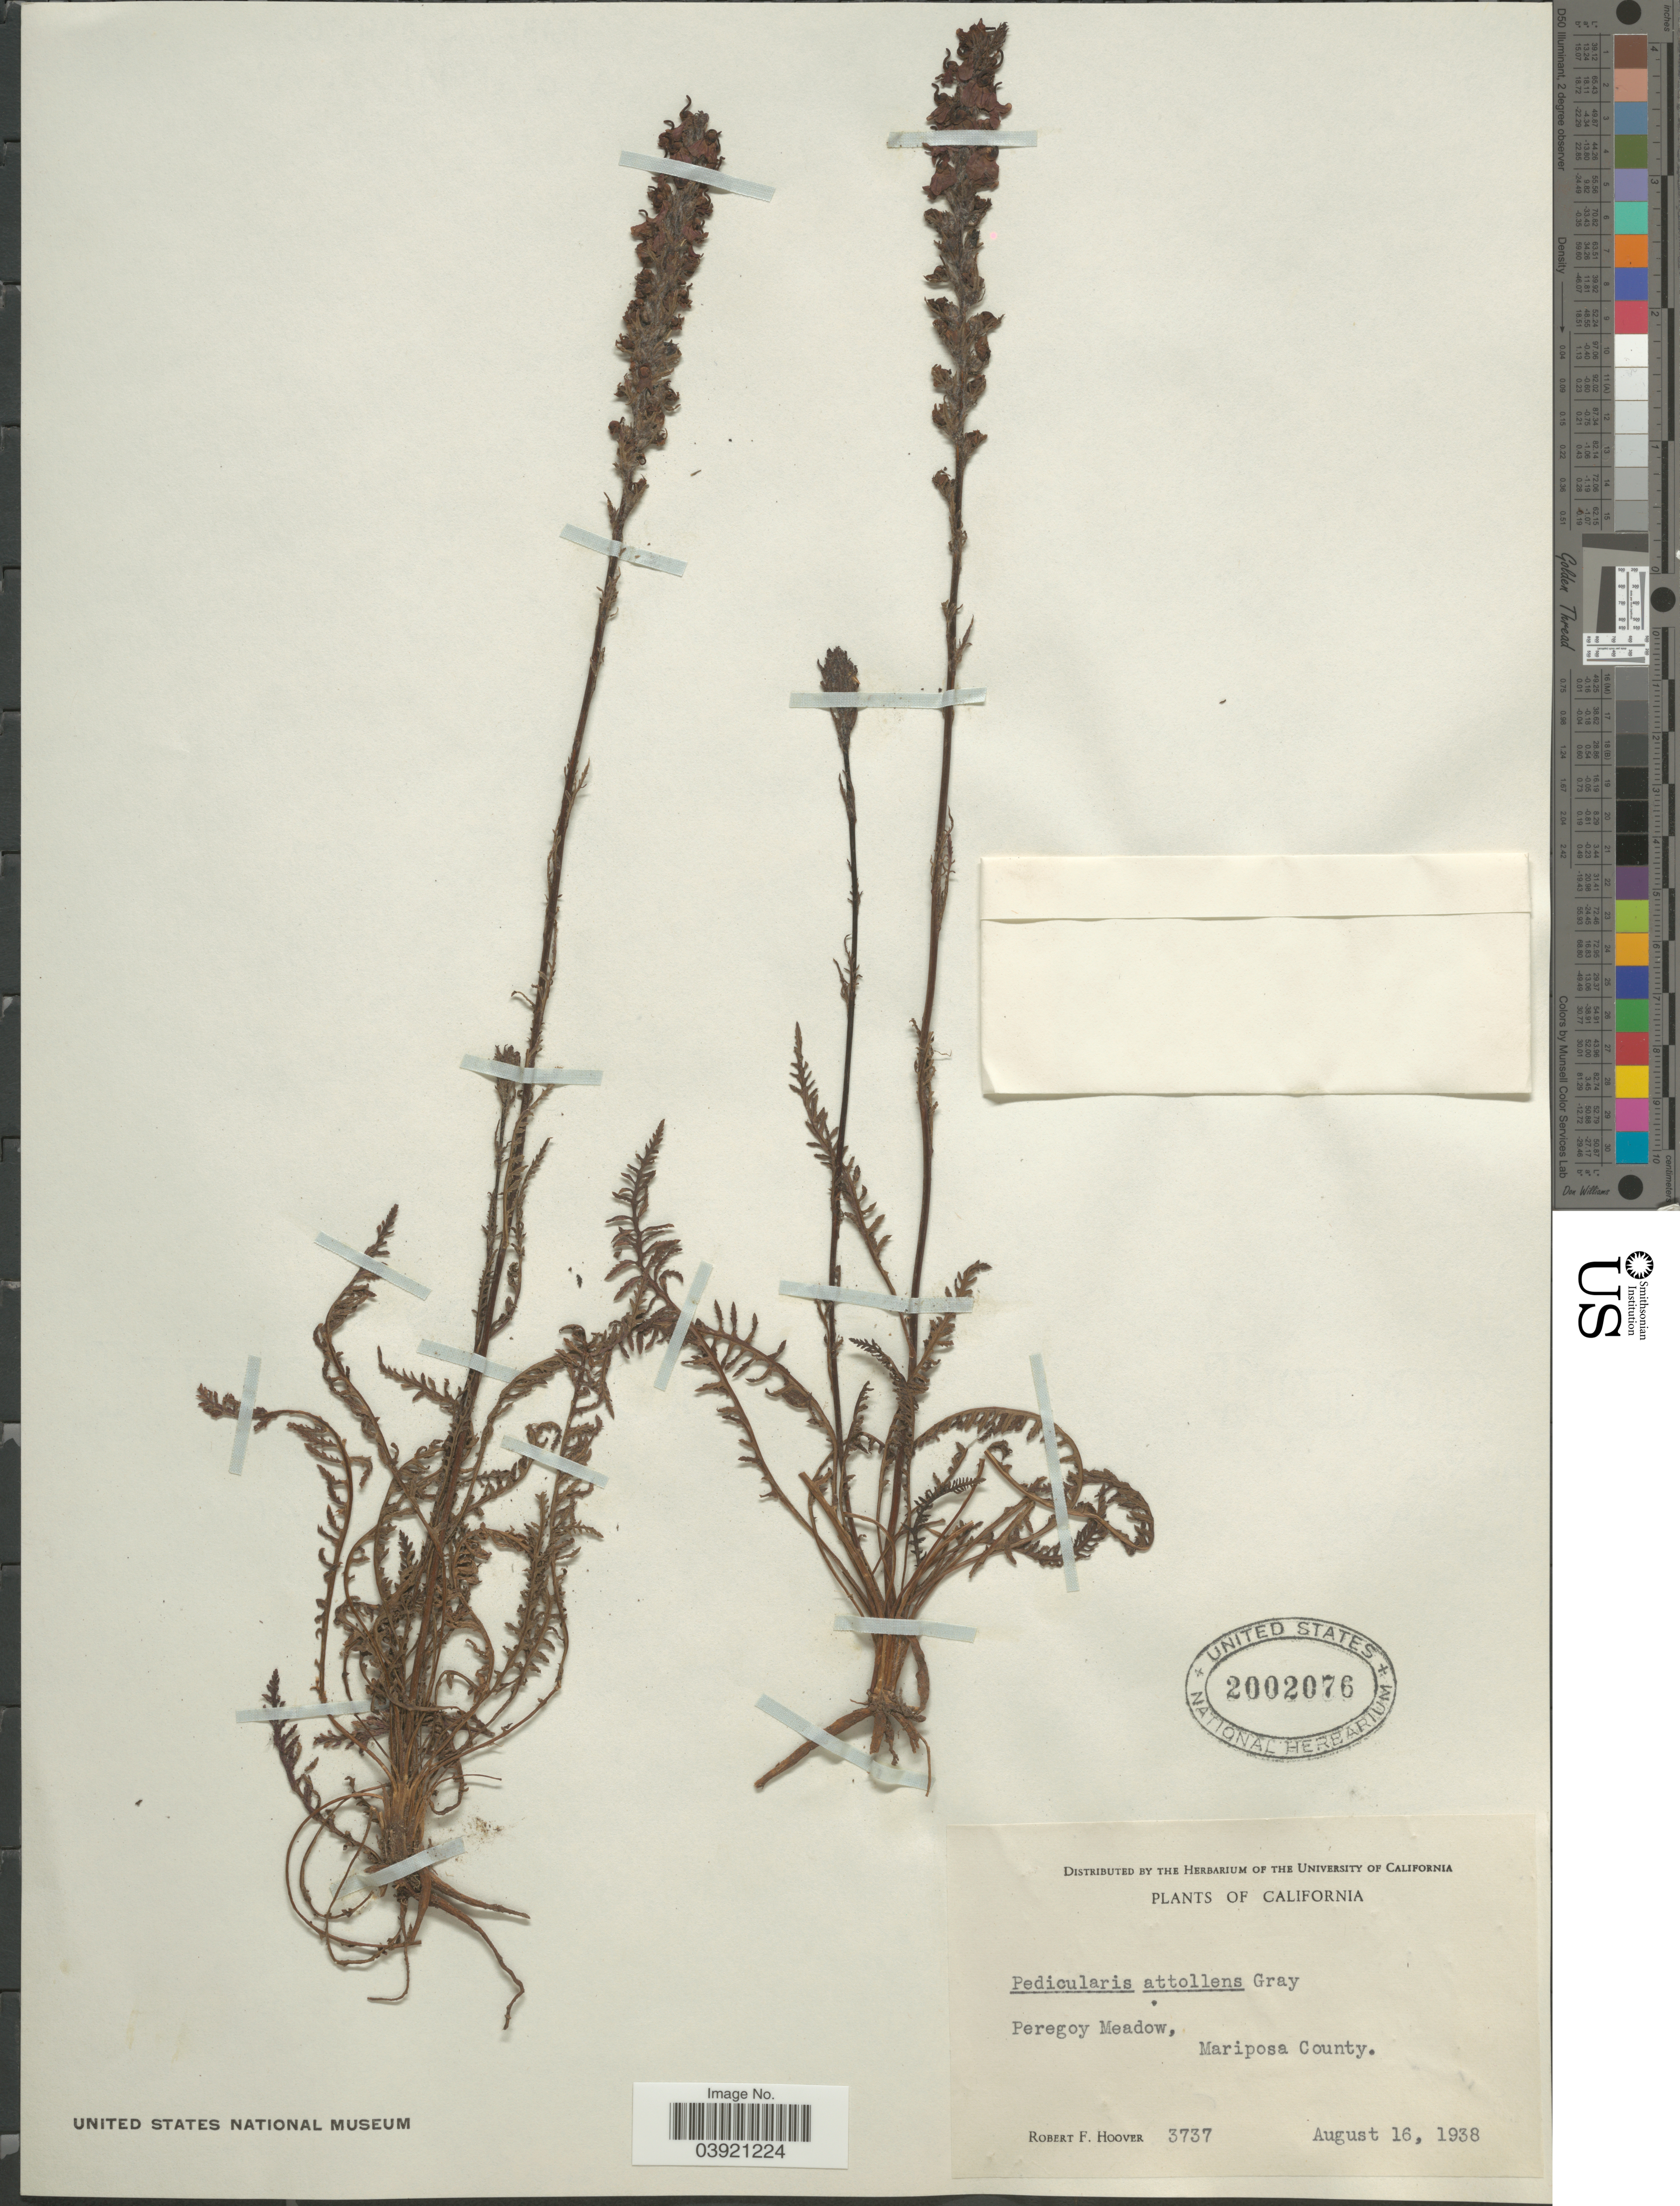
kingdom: Plantae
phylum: Tracheophyta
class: Magnoliopsida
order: Lamiales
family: Orobanchaceae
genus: Pedicularis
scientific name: Pedicularis attollens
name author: A. Gray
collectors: R. F. Hoover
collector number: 3737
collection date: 1938-08-16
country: United States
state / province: California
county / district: Mariposa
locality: Peregoy Meadow, Mariposa County.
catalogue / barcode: US 2002076